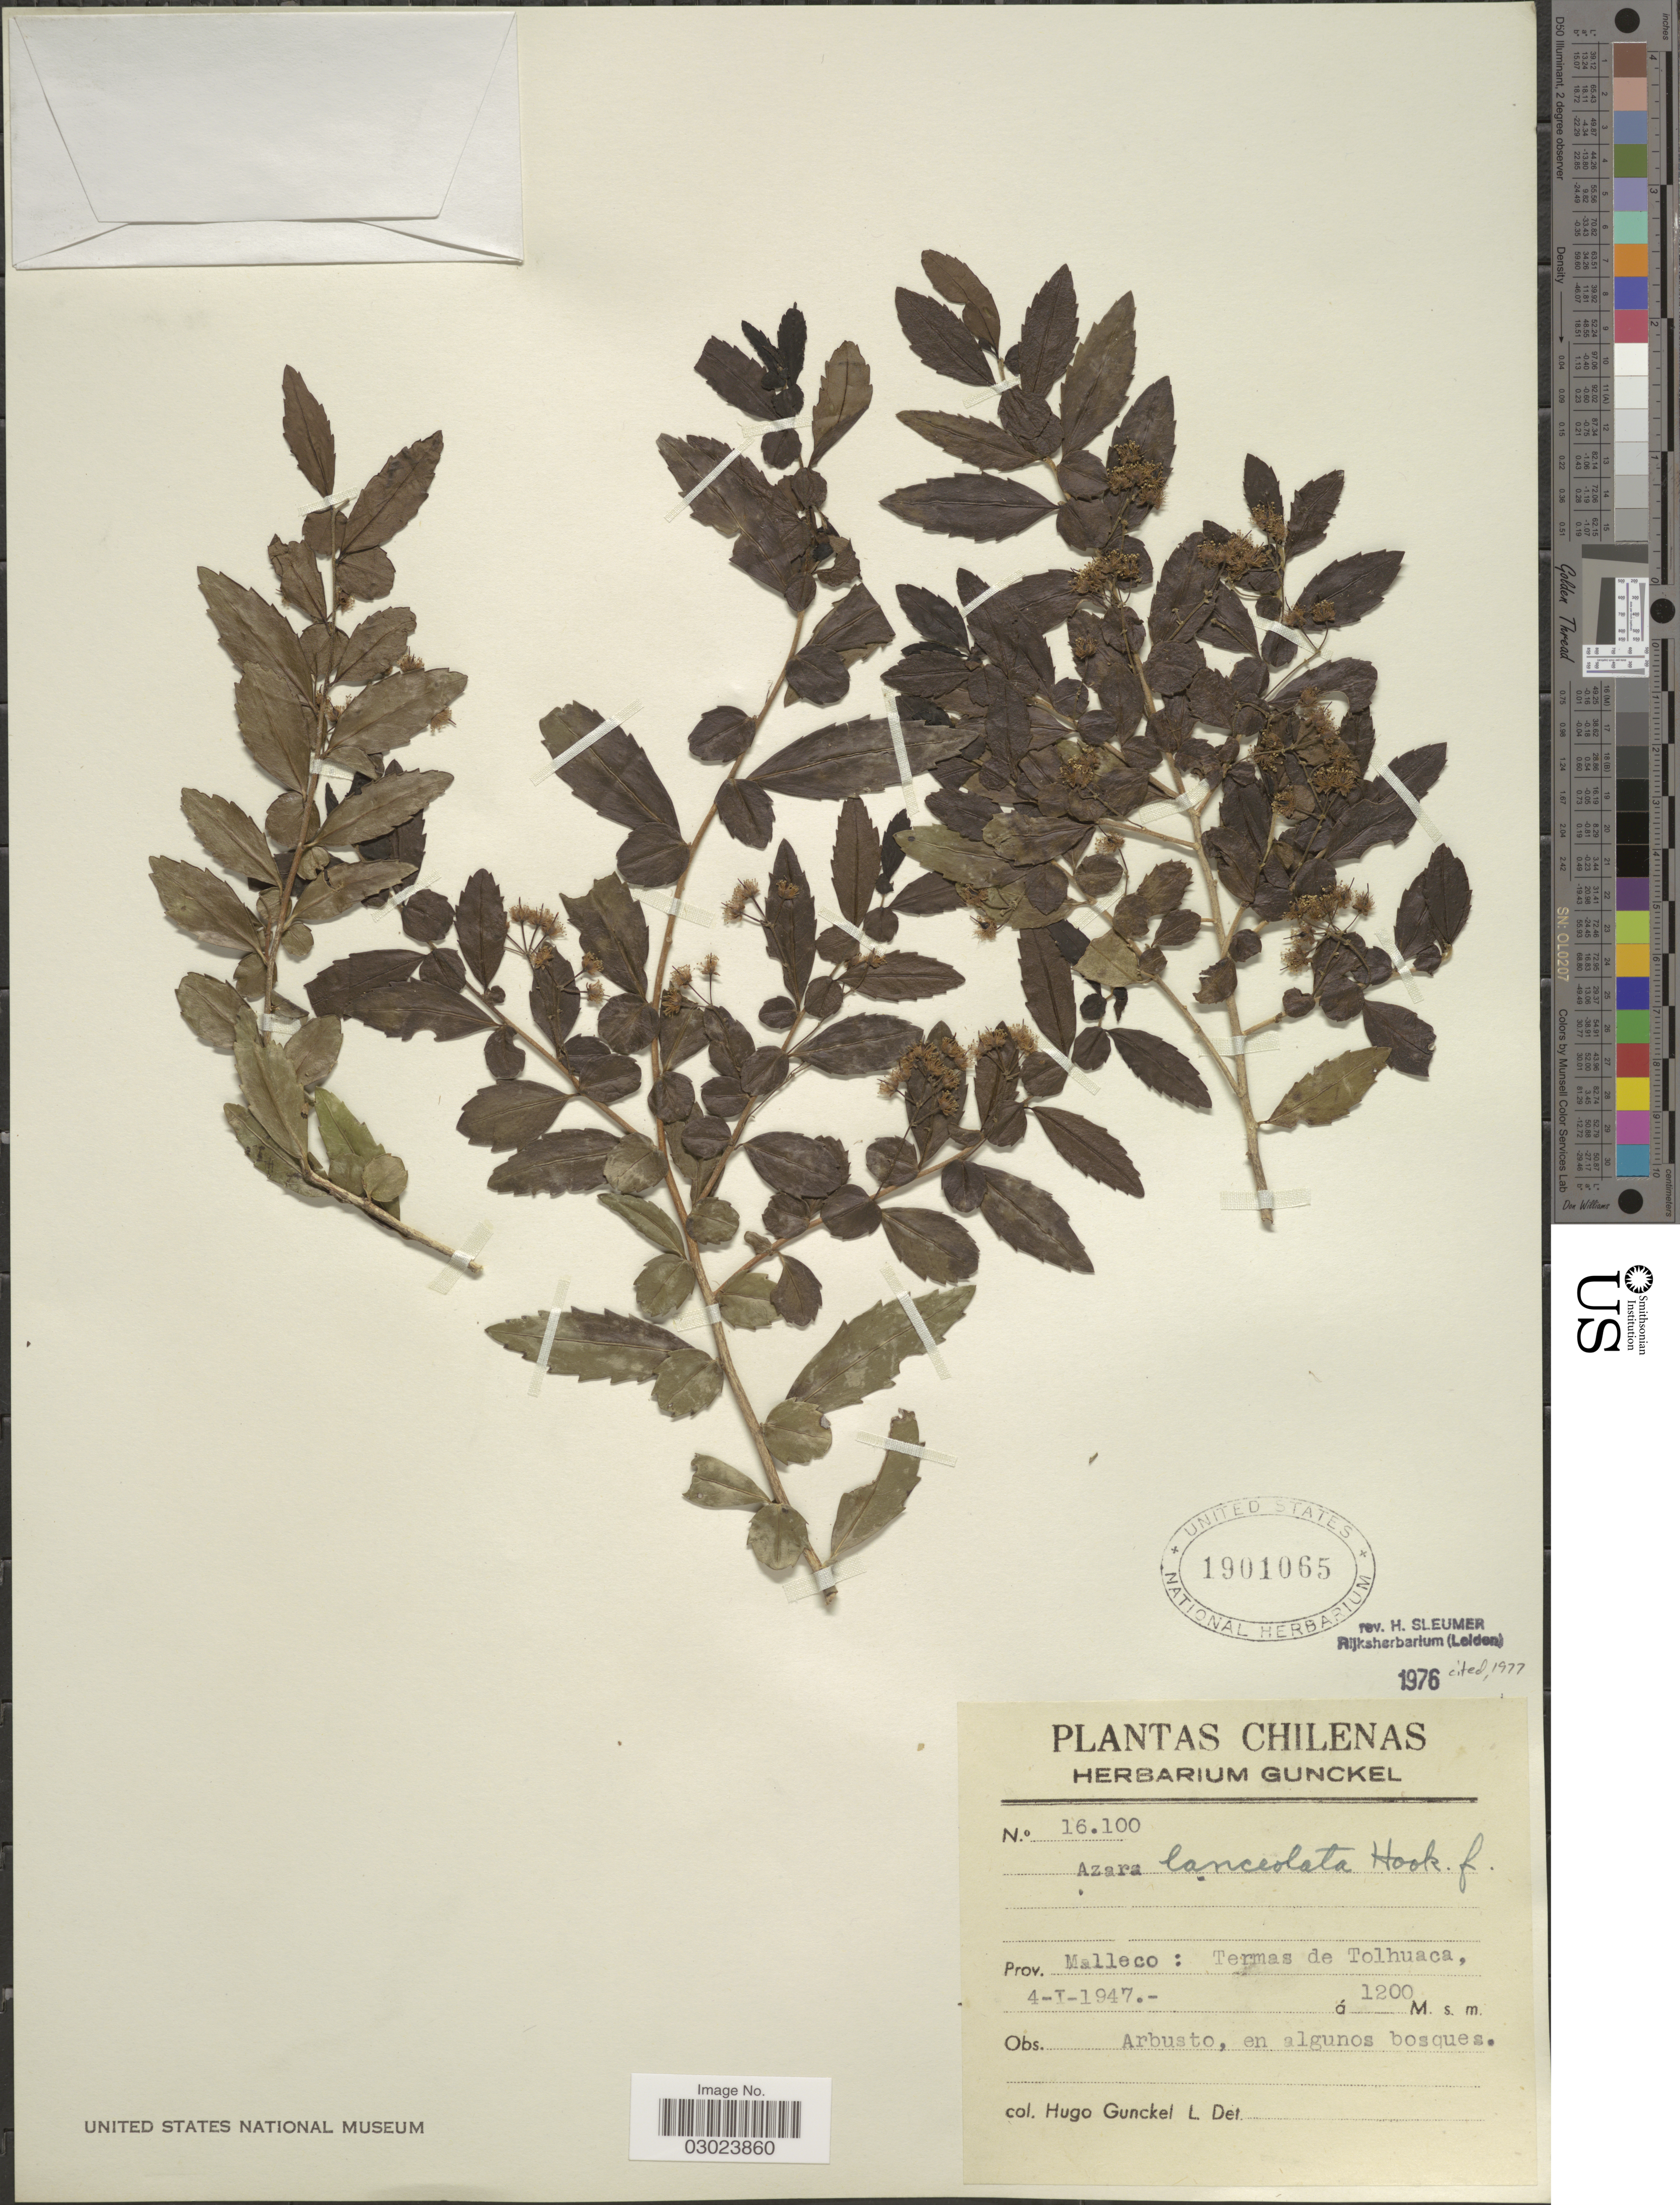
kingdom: Plantae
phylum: Tracheophyta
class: Magnoliopsida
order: Malpighiales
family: Salicaceae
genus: Azara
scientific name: Azara lanceolata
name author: Hook. f.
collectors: H. Gunckel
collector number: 16100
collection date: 1947-01-04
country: Chile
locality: Prov. Malleco: Termas de Tolhuaca.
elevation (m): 1200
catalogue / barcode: US 1901065